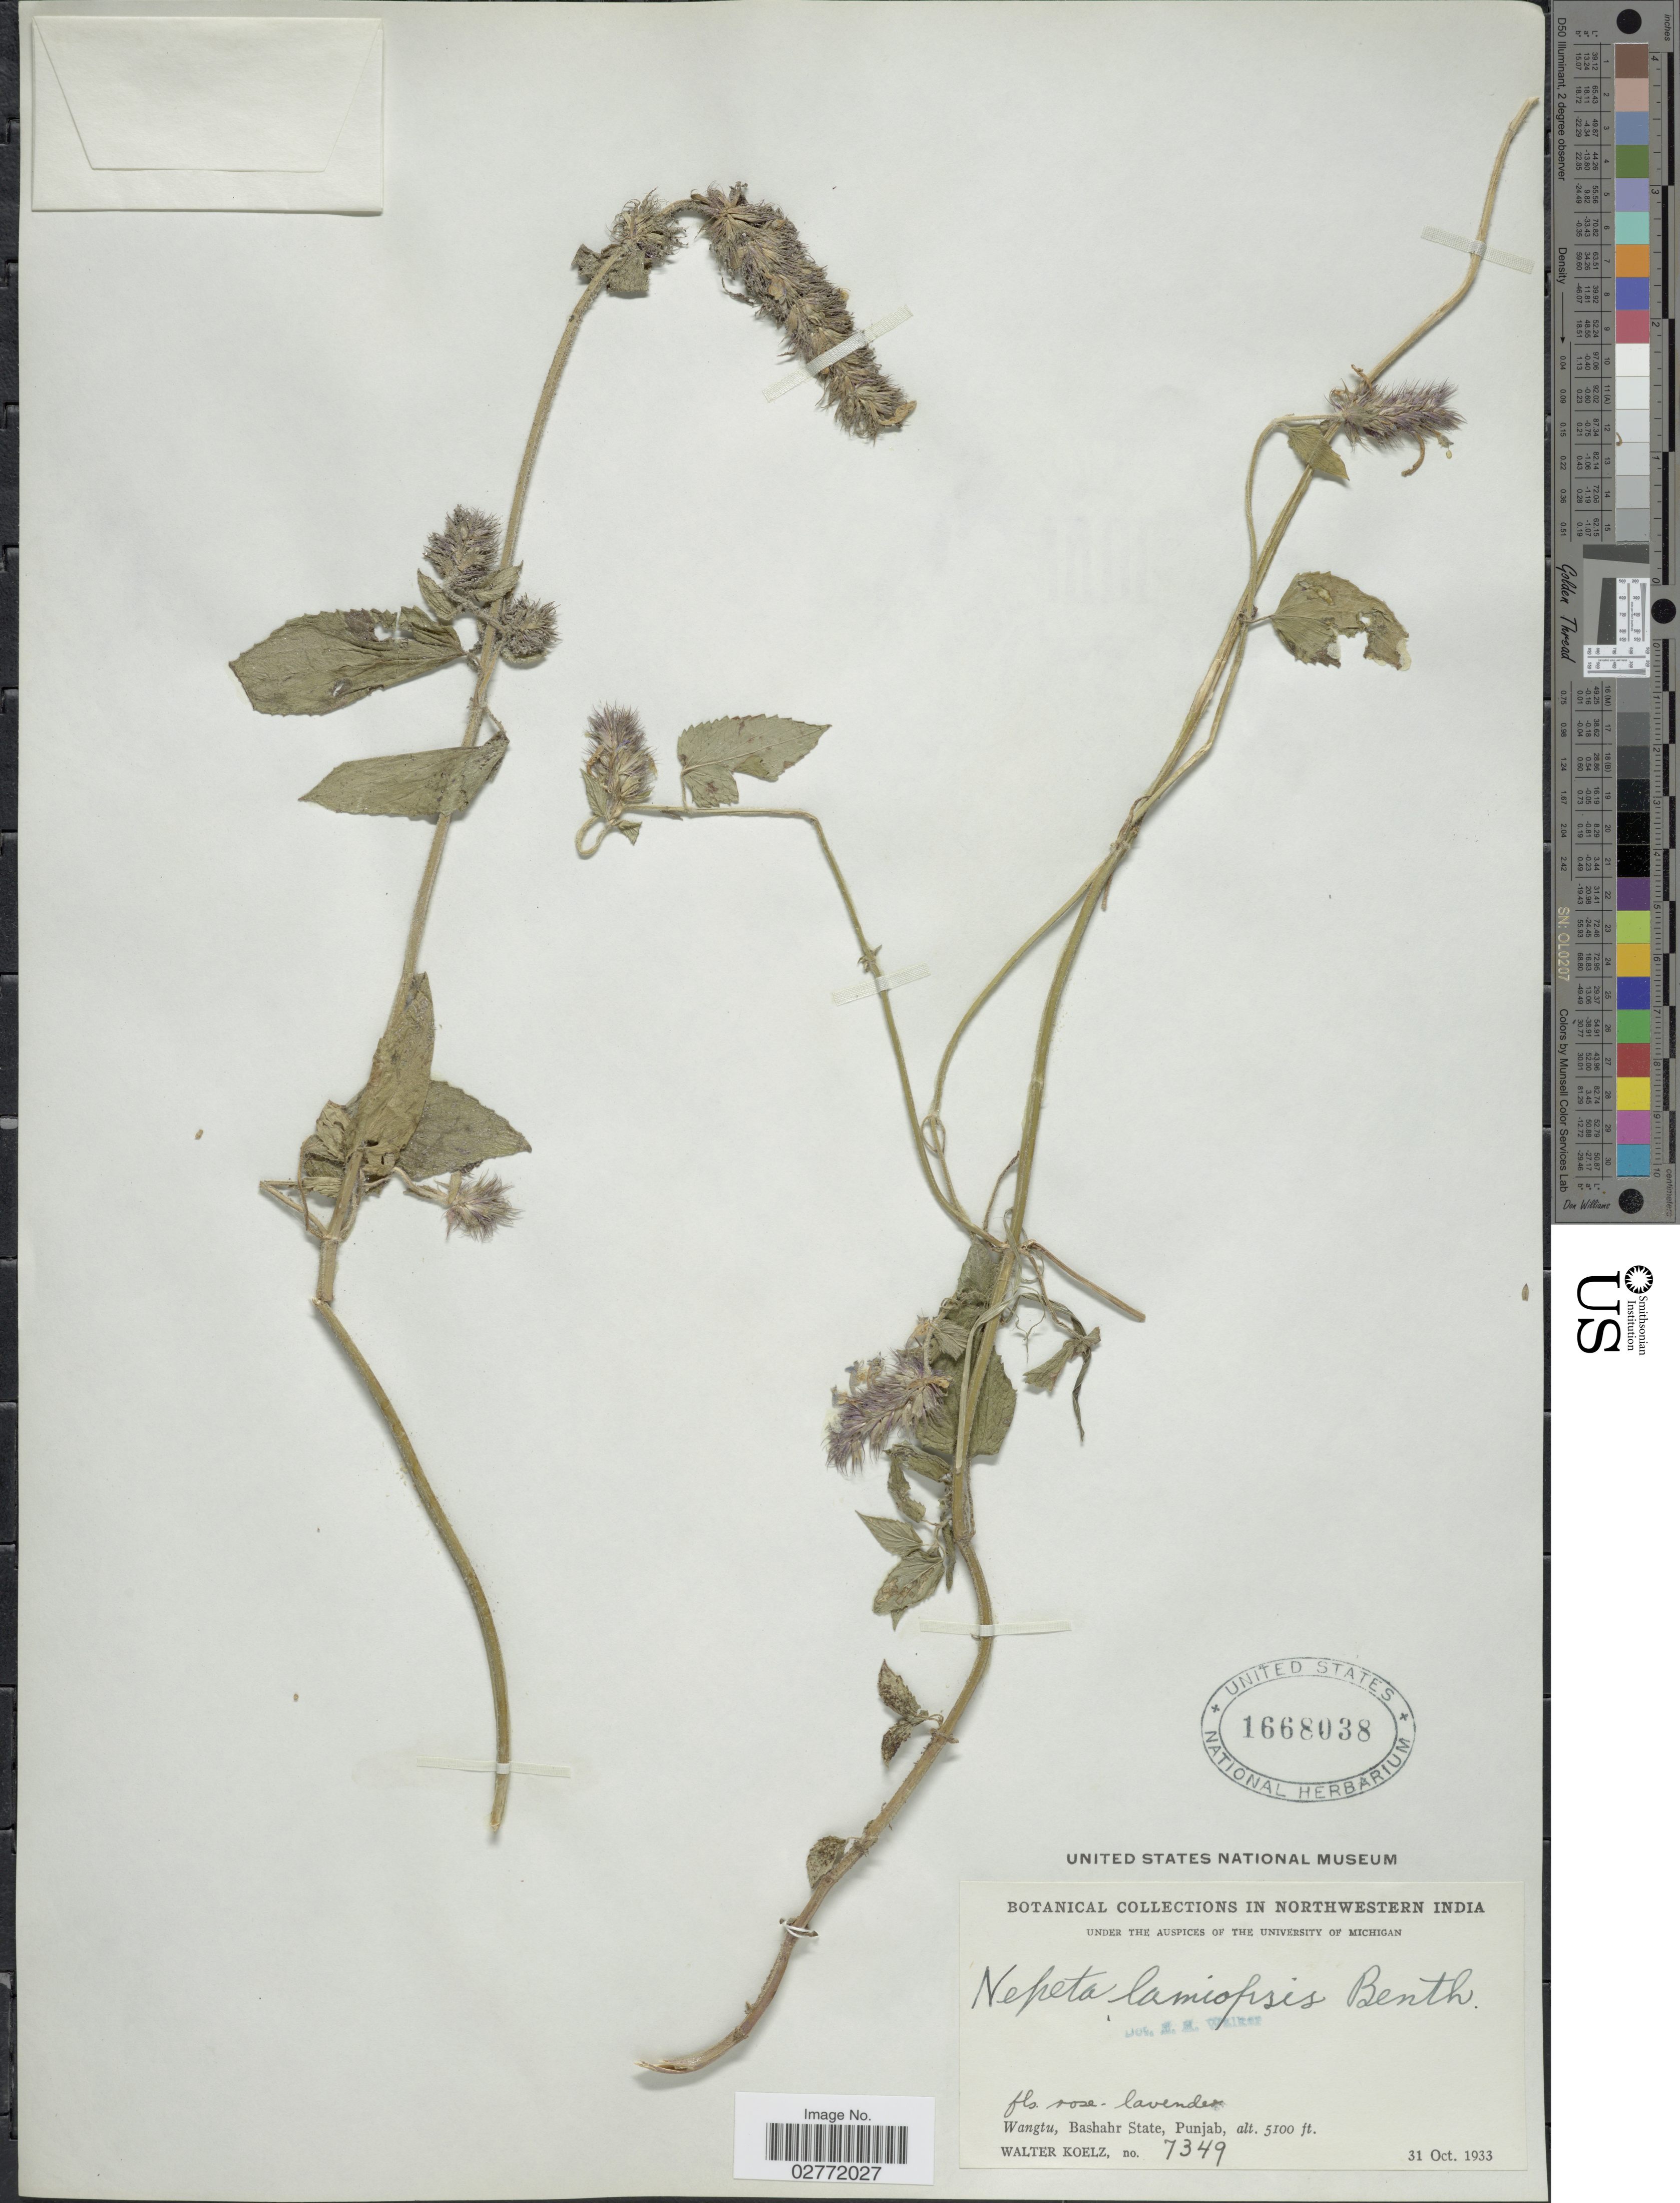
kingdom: Plantae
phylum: Tracheophyta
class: Magnoliopsida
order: Lamiales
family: Lamiaceae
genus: Nepeta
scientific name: Nepeta lamiopsis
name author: Benth. ex Hook. f.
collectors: W. N. Koelz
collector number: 7349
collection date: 1933-10-31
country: India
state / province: Punjab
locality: Northwestern India, Wangtu, Bashahr State.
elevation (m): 1554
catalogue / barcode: US 1668038